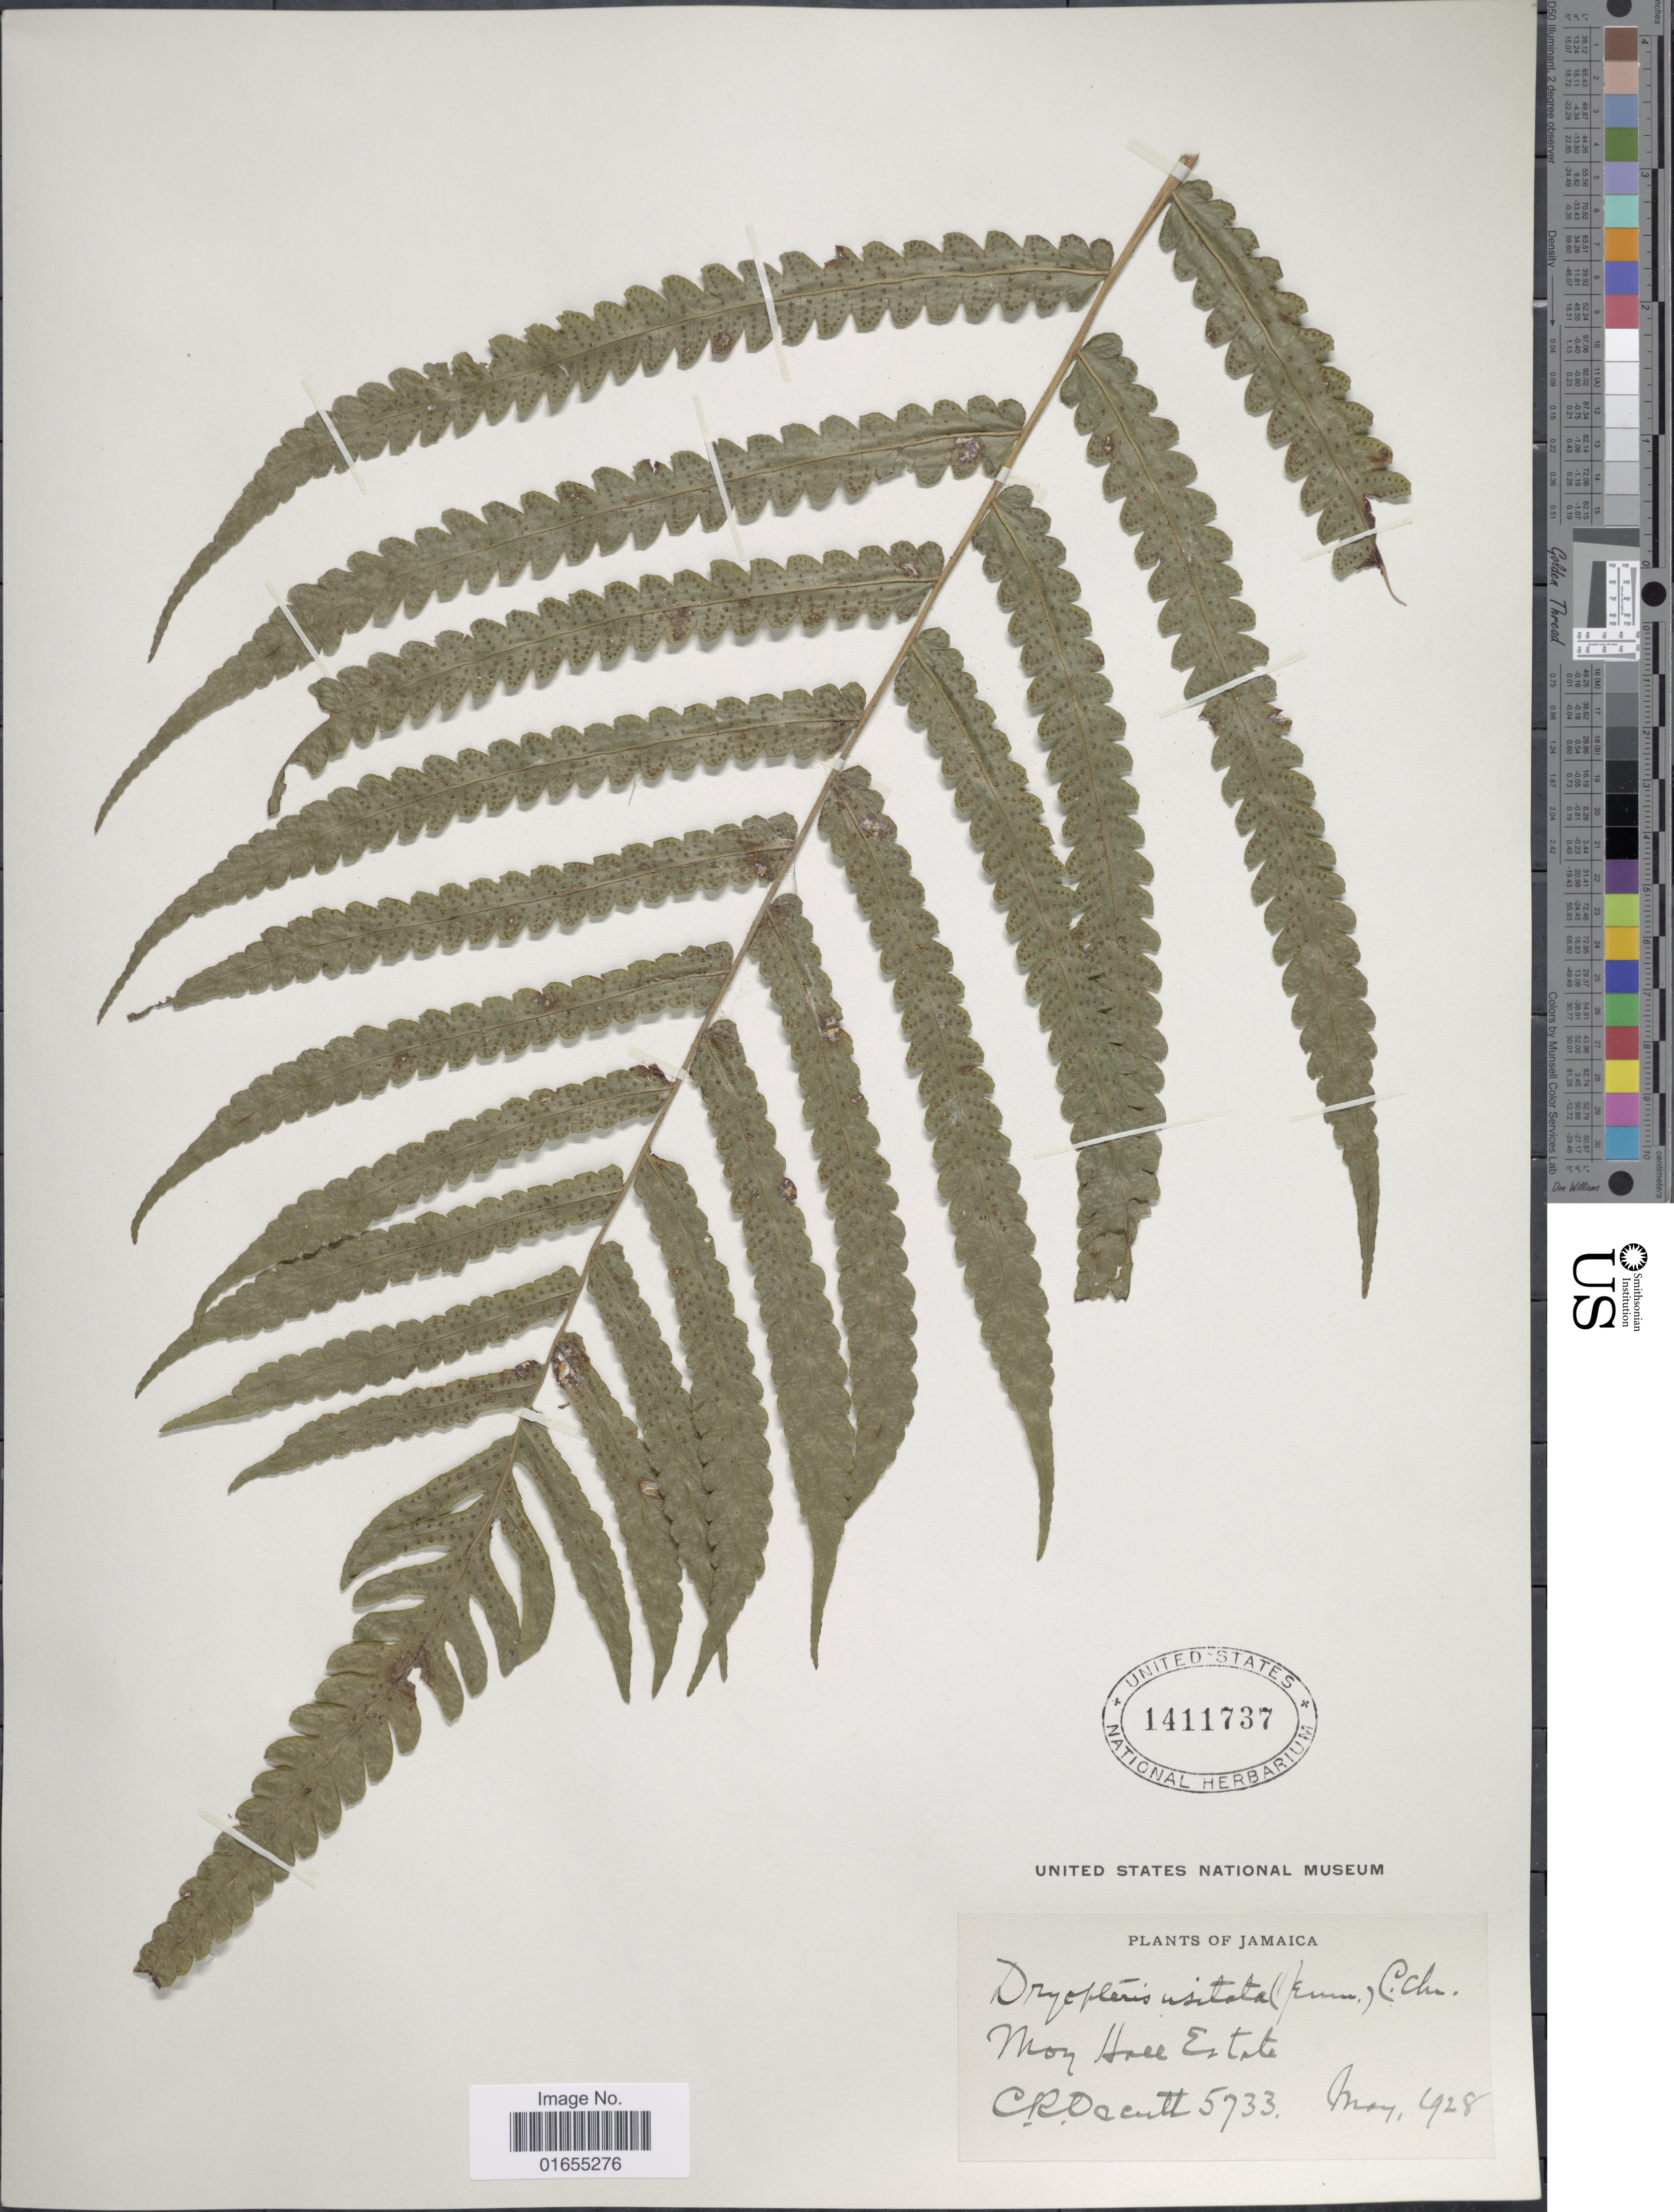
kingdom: Plantae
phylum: Tracheophyta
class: Polypodiopsida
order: Polypodiales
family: Thelypteridaceae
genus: Goniopteris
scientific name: Goniopteris venusta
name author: (Heward) Pic. Serm.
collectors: C. R. Orcutt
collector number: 5733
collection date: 1928-05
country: Jamaica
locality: Moy Hall Estate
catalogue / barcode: US 1411737